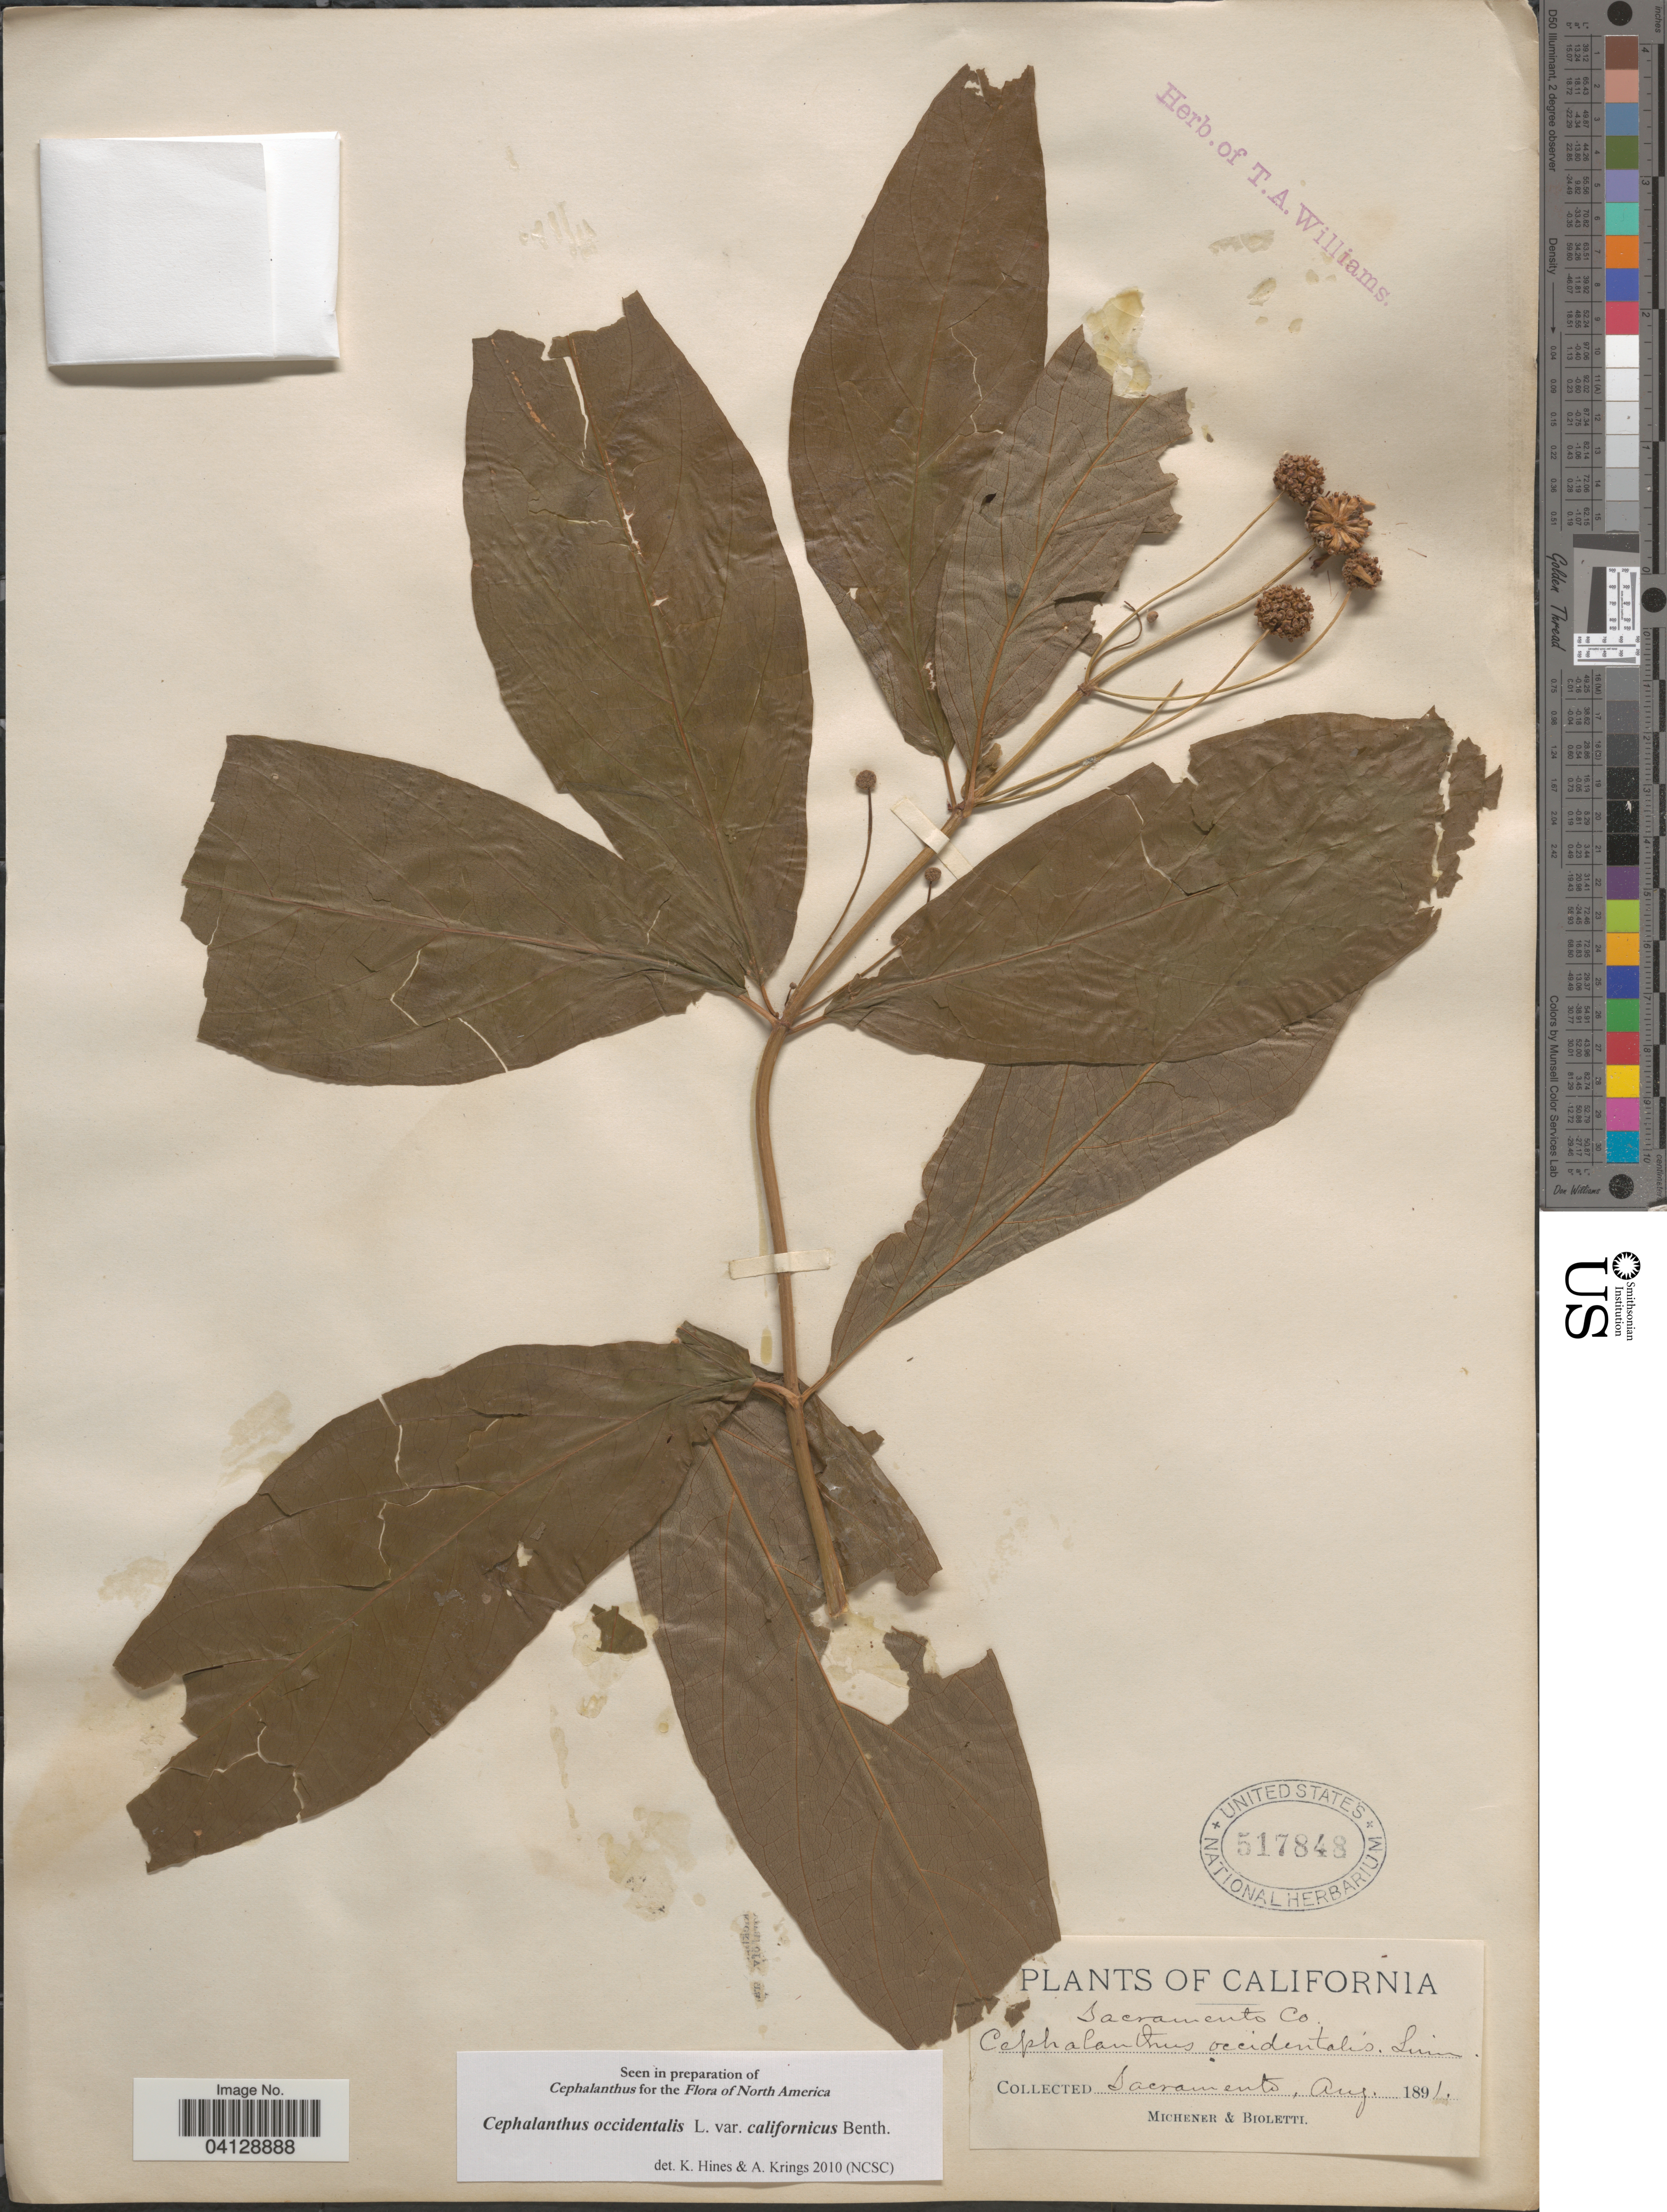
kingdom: Plantae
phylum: Tracheophyta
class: Magnoliopsida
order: Gentianales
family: Rubiaceae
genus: Cephalanthus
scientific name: Cephalanthus occidentalis var. californicus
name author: Benth.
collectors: -. Michener & -- Bioletti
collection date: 1891-08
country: United States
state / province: California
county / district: Sacramento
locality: Sacramento Co. Sacramento.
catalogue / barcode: US 517848